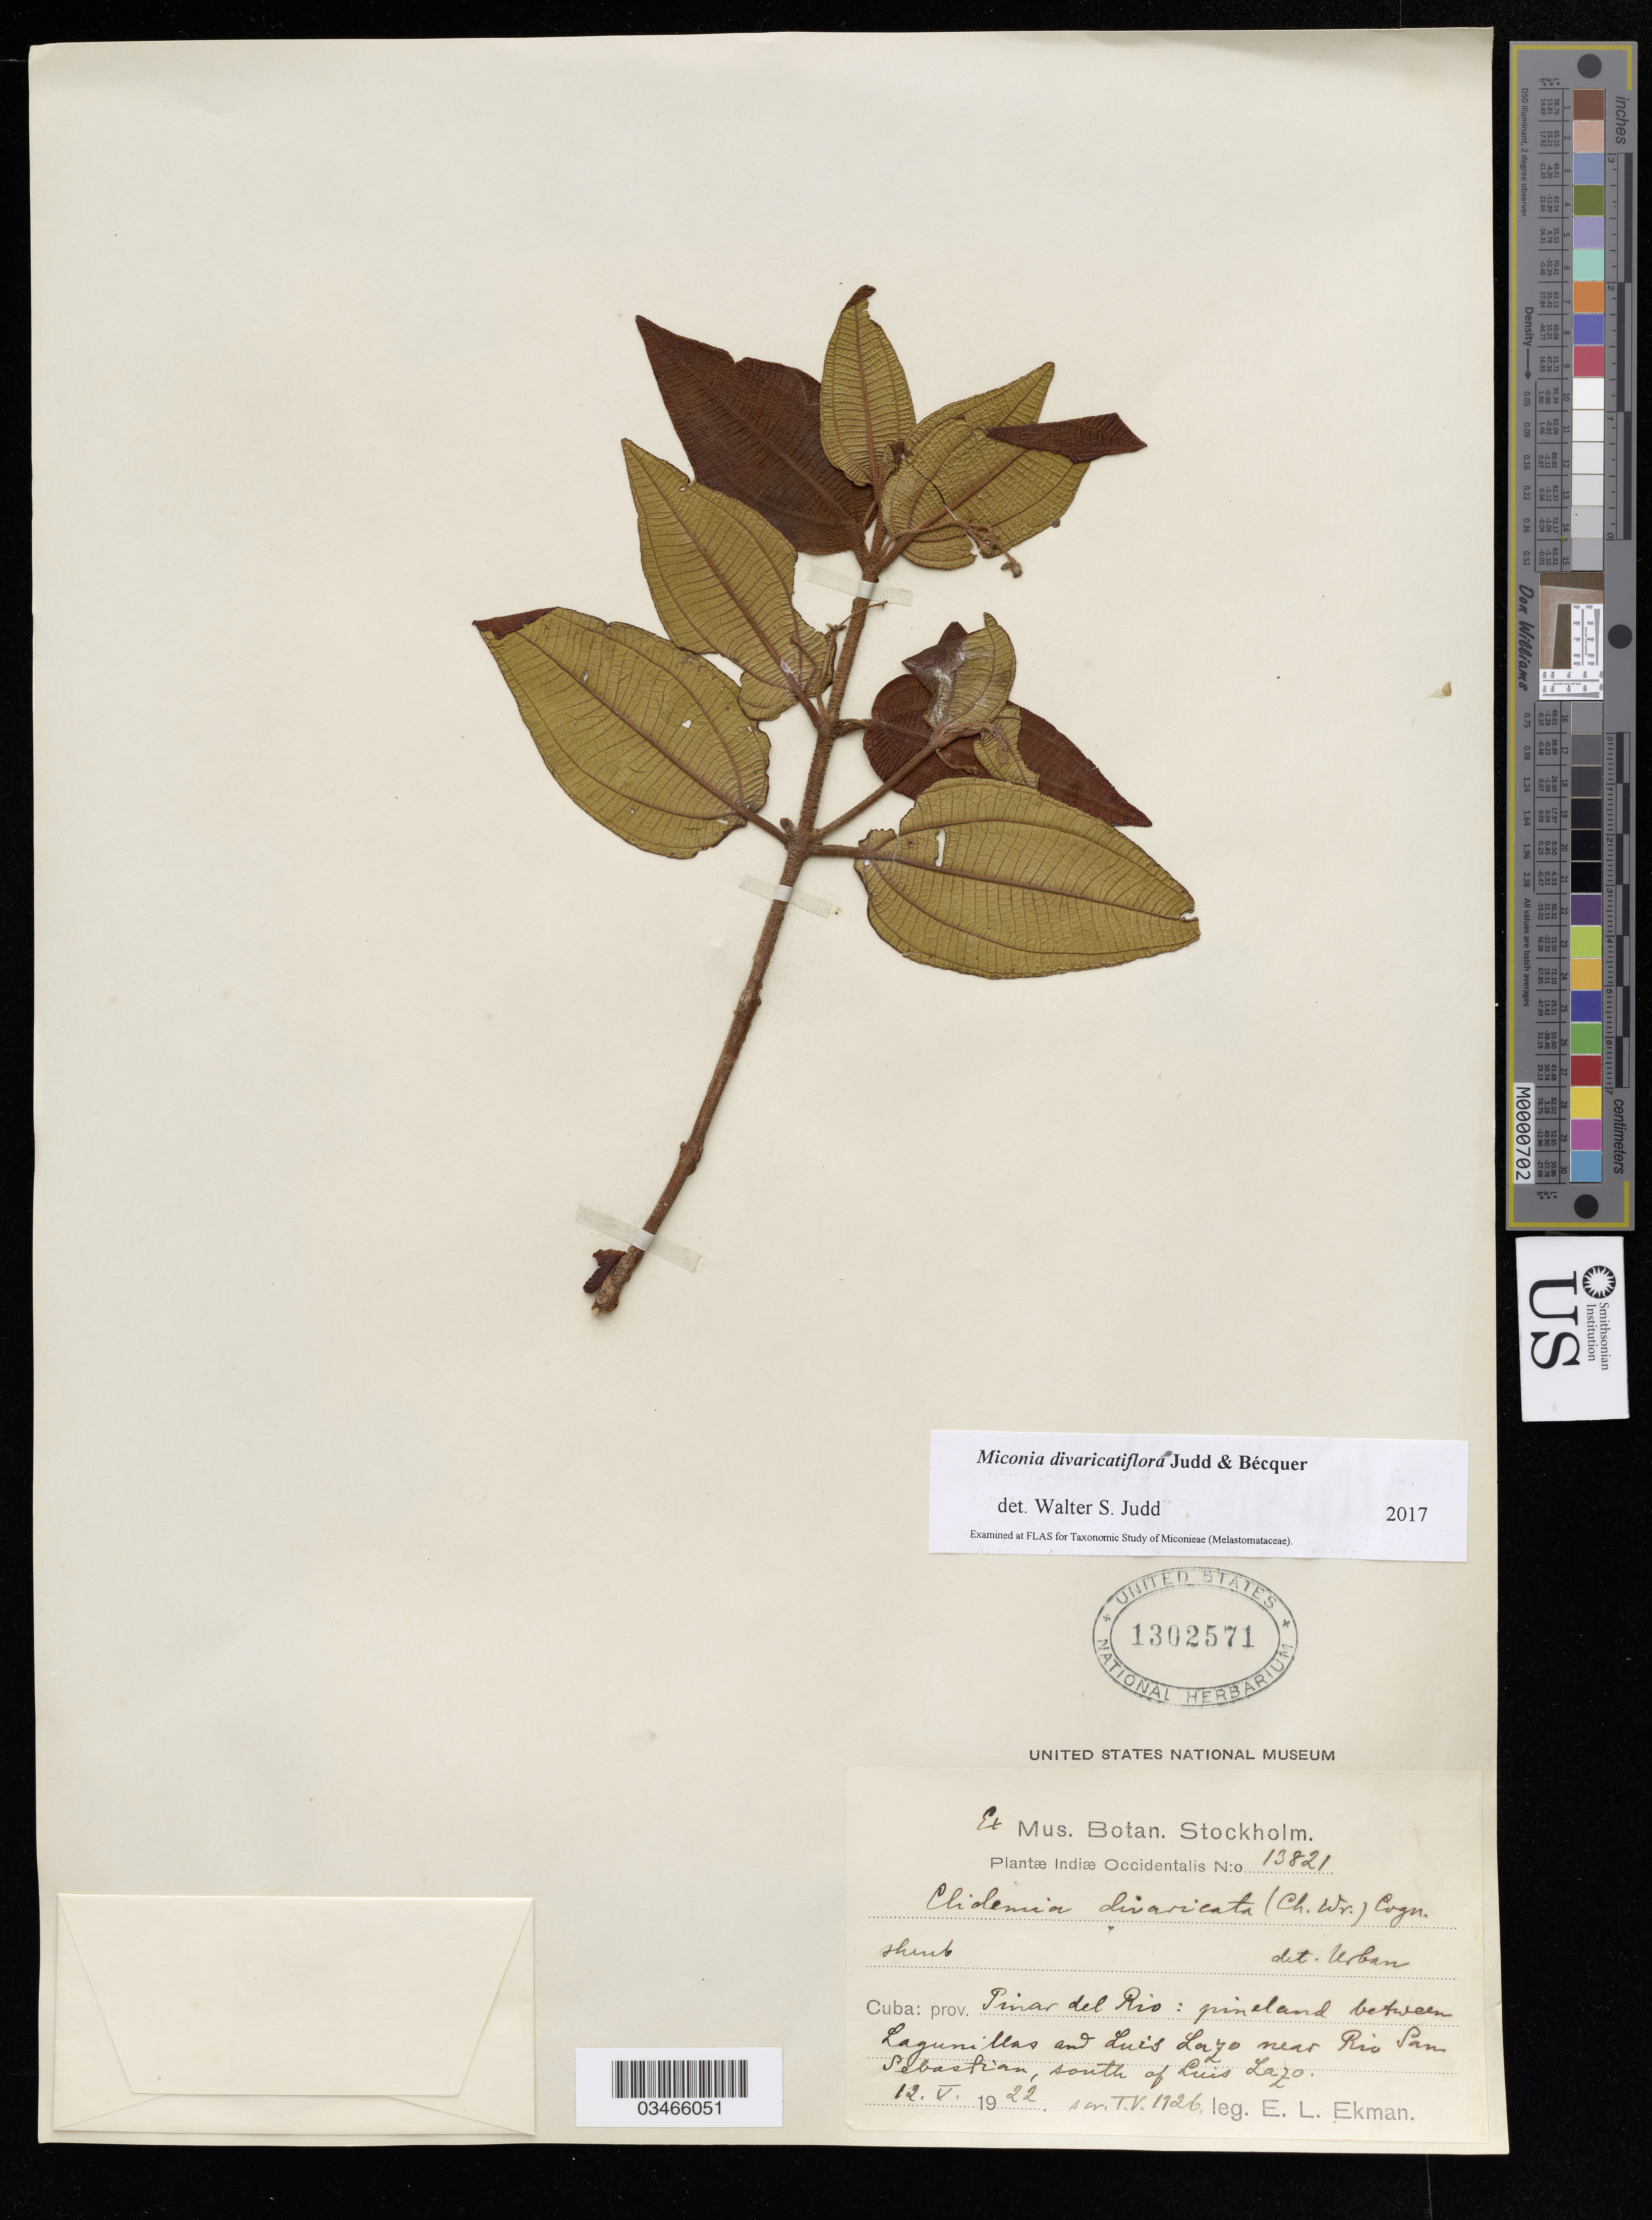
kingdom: Plantae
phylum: Tracheophyta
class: Magnoliopsida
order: Myrtales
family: Melastomataceae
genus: Miconia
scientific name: Miconia divaricatiflora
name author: Judd & Bécquer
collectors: E. L. Ekman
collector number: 13821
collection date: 1922-05-12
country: Cuba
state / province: Pinar del Río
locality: Pineland between Lagunillas and Luis Lazo near Rio San Sebastian, south of Luis Lazo.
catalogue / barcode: US 1302571